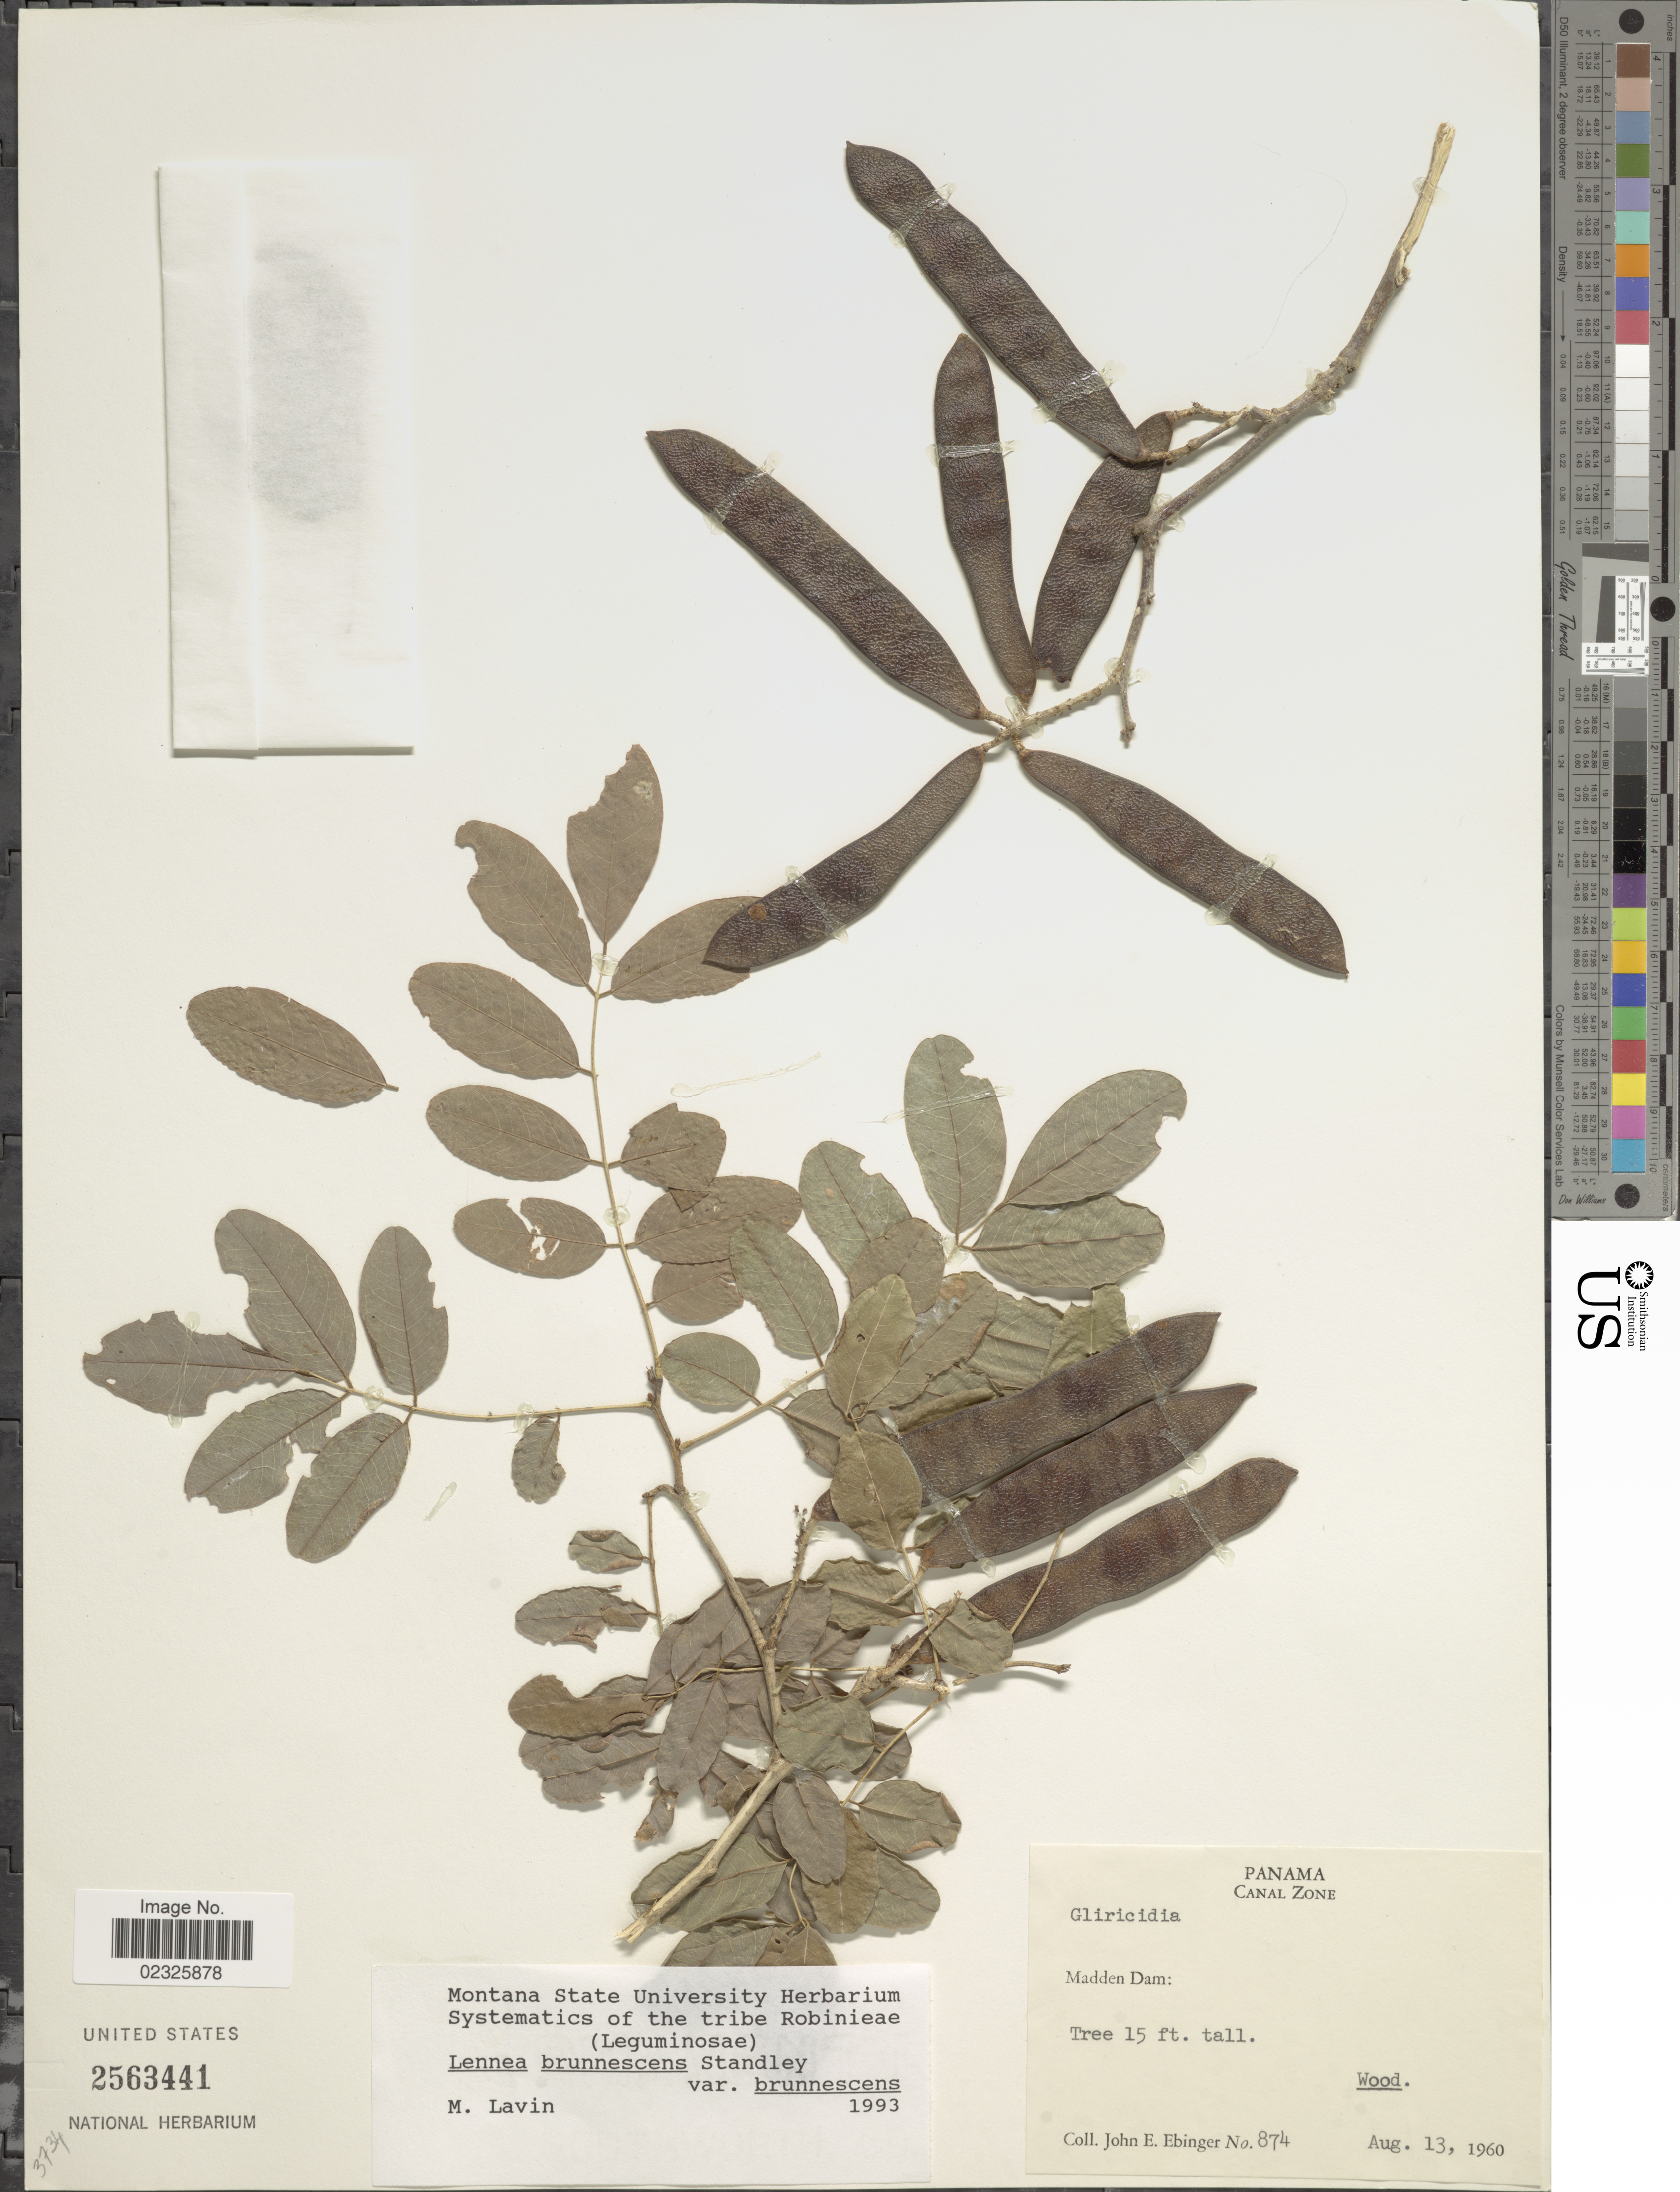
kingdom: Plantae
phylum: Tracheophyta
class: Magnoliopsida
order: Fabales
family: Fabaceae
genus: Lennea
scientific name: Lennea brunnescens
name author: Standl.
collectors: J. Ebinger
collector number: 874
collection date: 1960-08-13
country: Panama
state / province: Colón / Panamá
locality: Maddan Dam, Canal Zone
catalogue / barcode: US 2563441